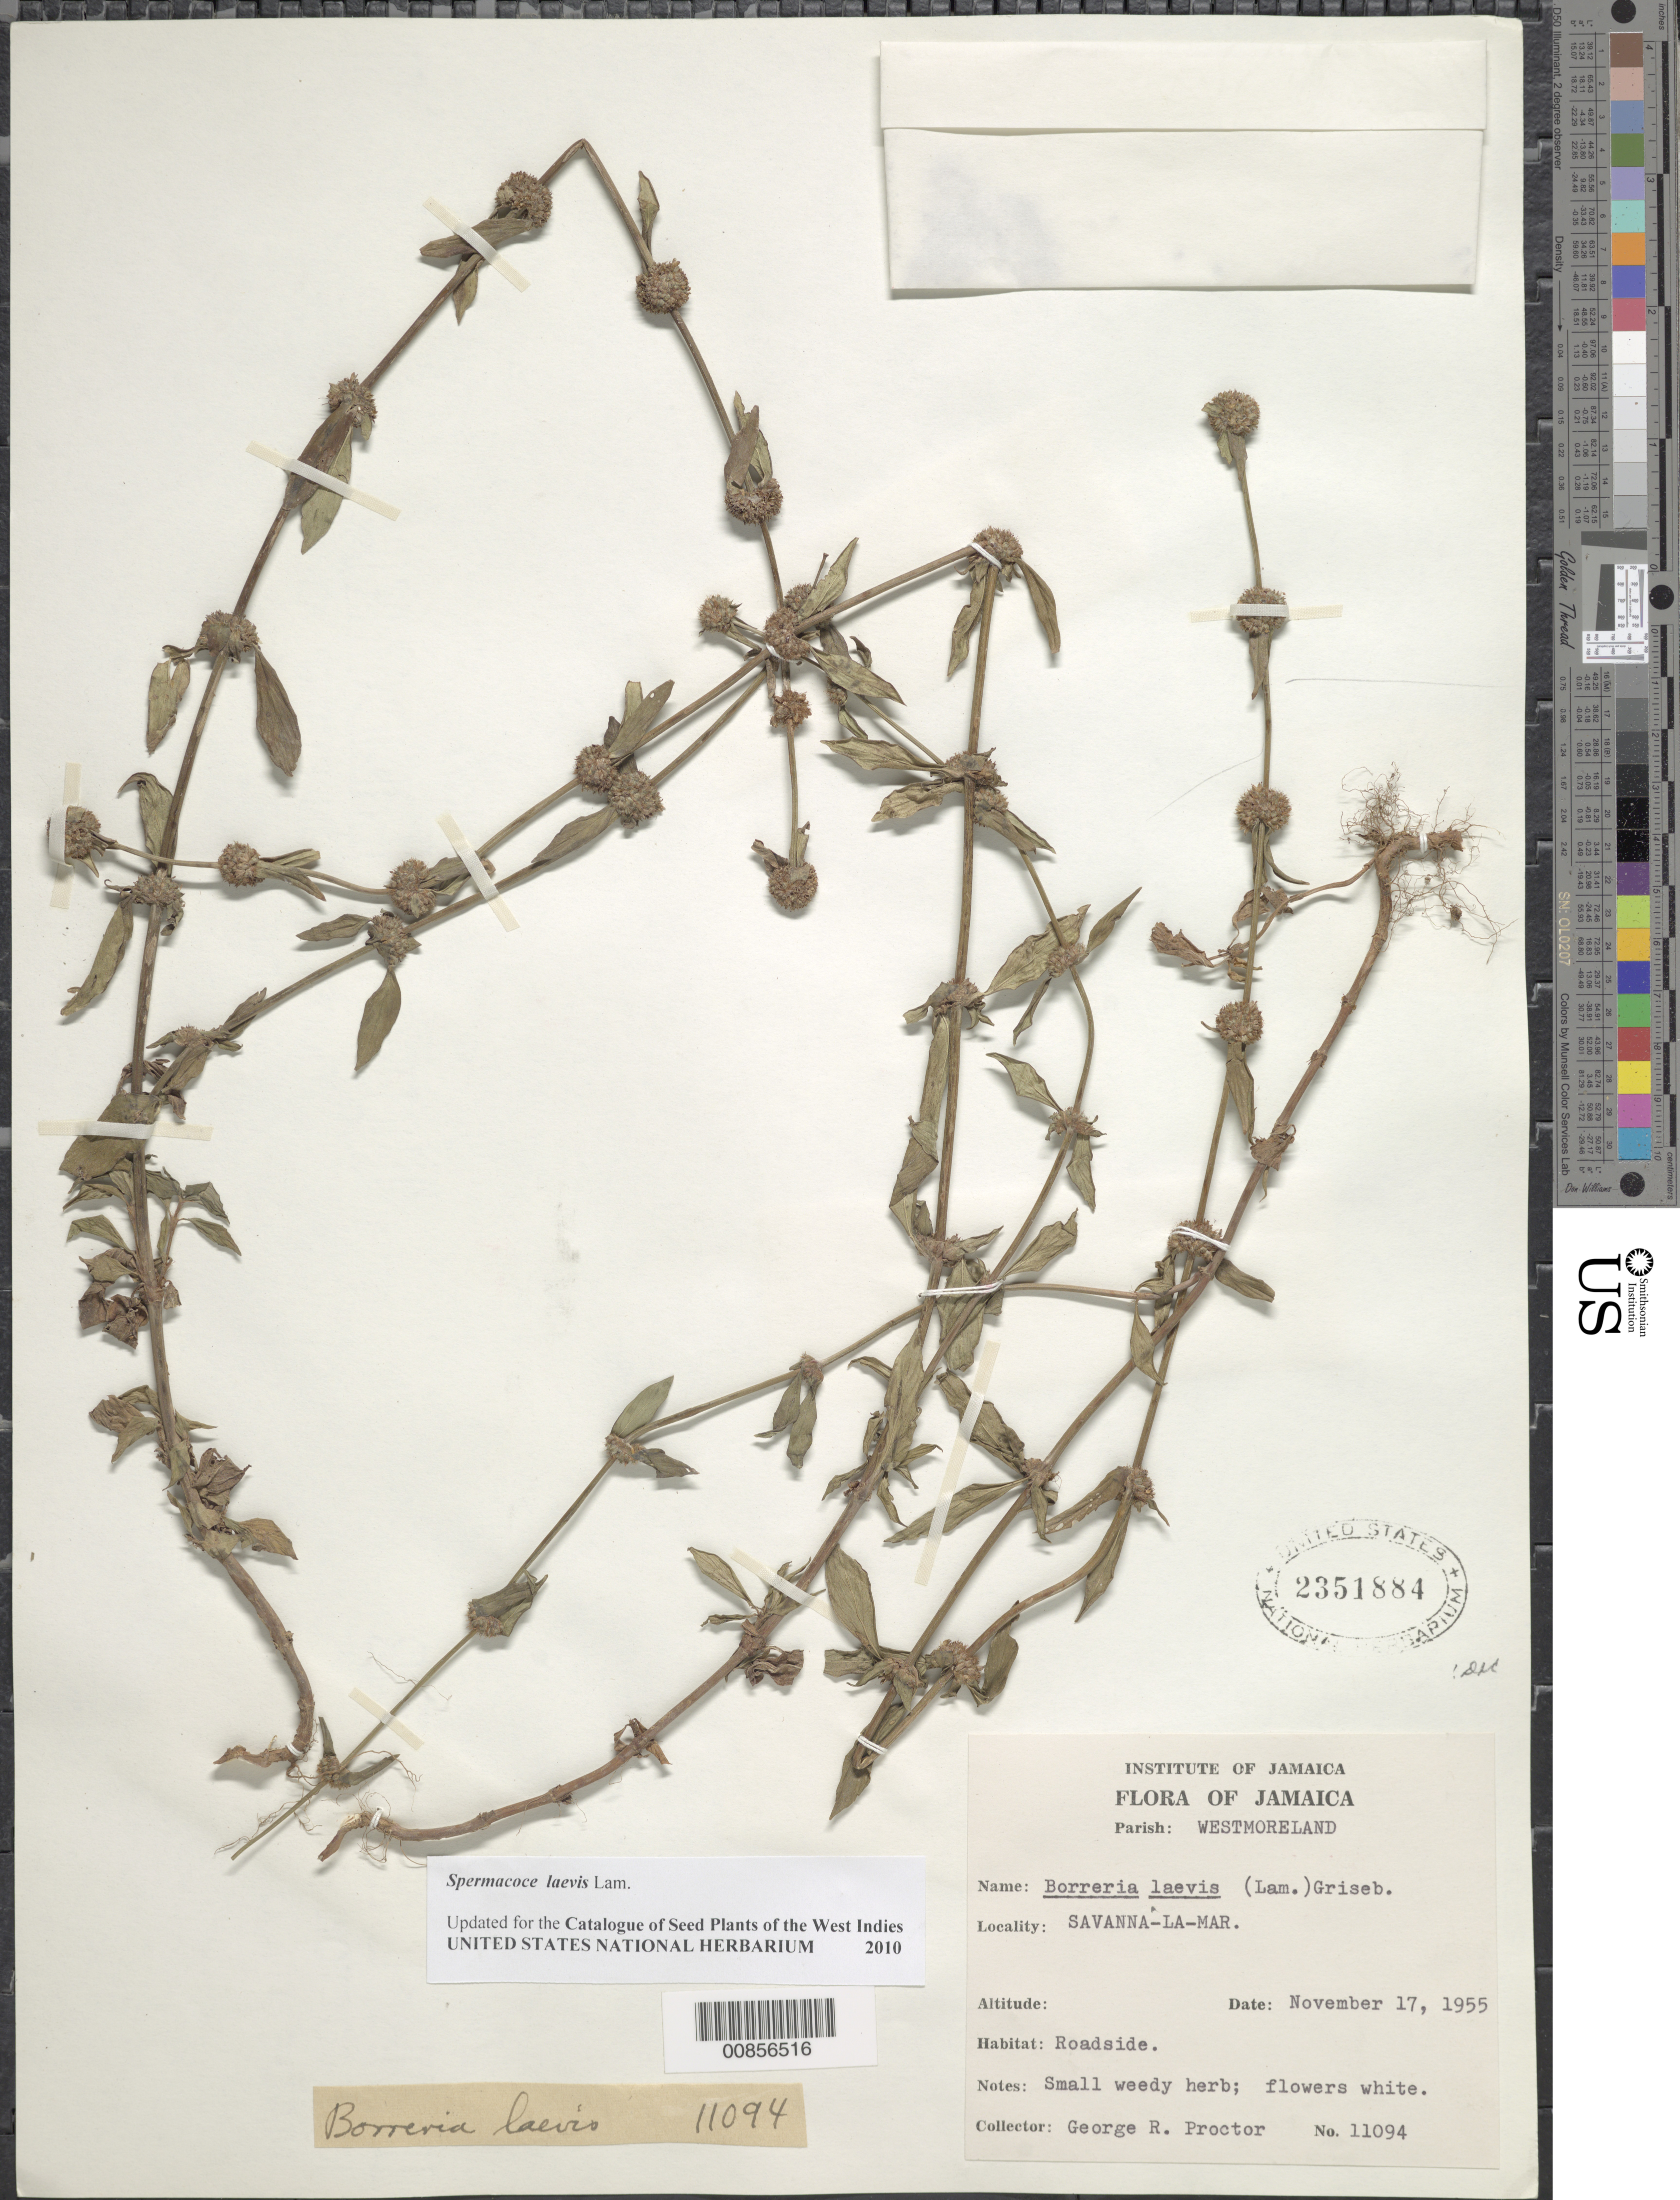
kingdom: Plantae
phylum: Tracheophyta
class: Magnoliopsida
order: Gentianales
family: Rubiaceae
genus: Spermacoce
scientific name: Spermacoce laevis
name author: Lam.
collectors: G. R. Proctor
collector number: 11094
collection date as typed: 17 Nov 1955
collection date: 1955-11-17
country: Jamaica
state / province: Westmoreland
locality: Savanna-La-Mar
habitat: Roadside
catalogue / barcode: US 2351884